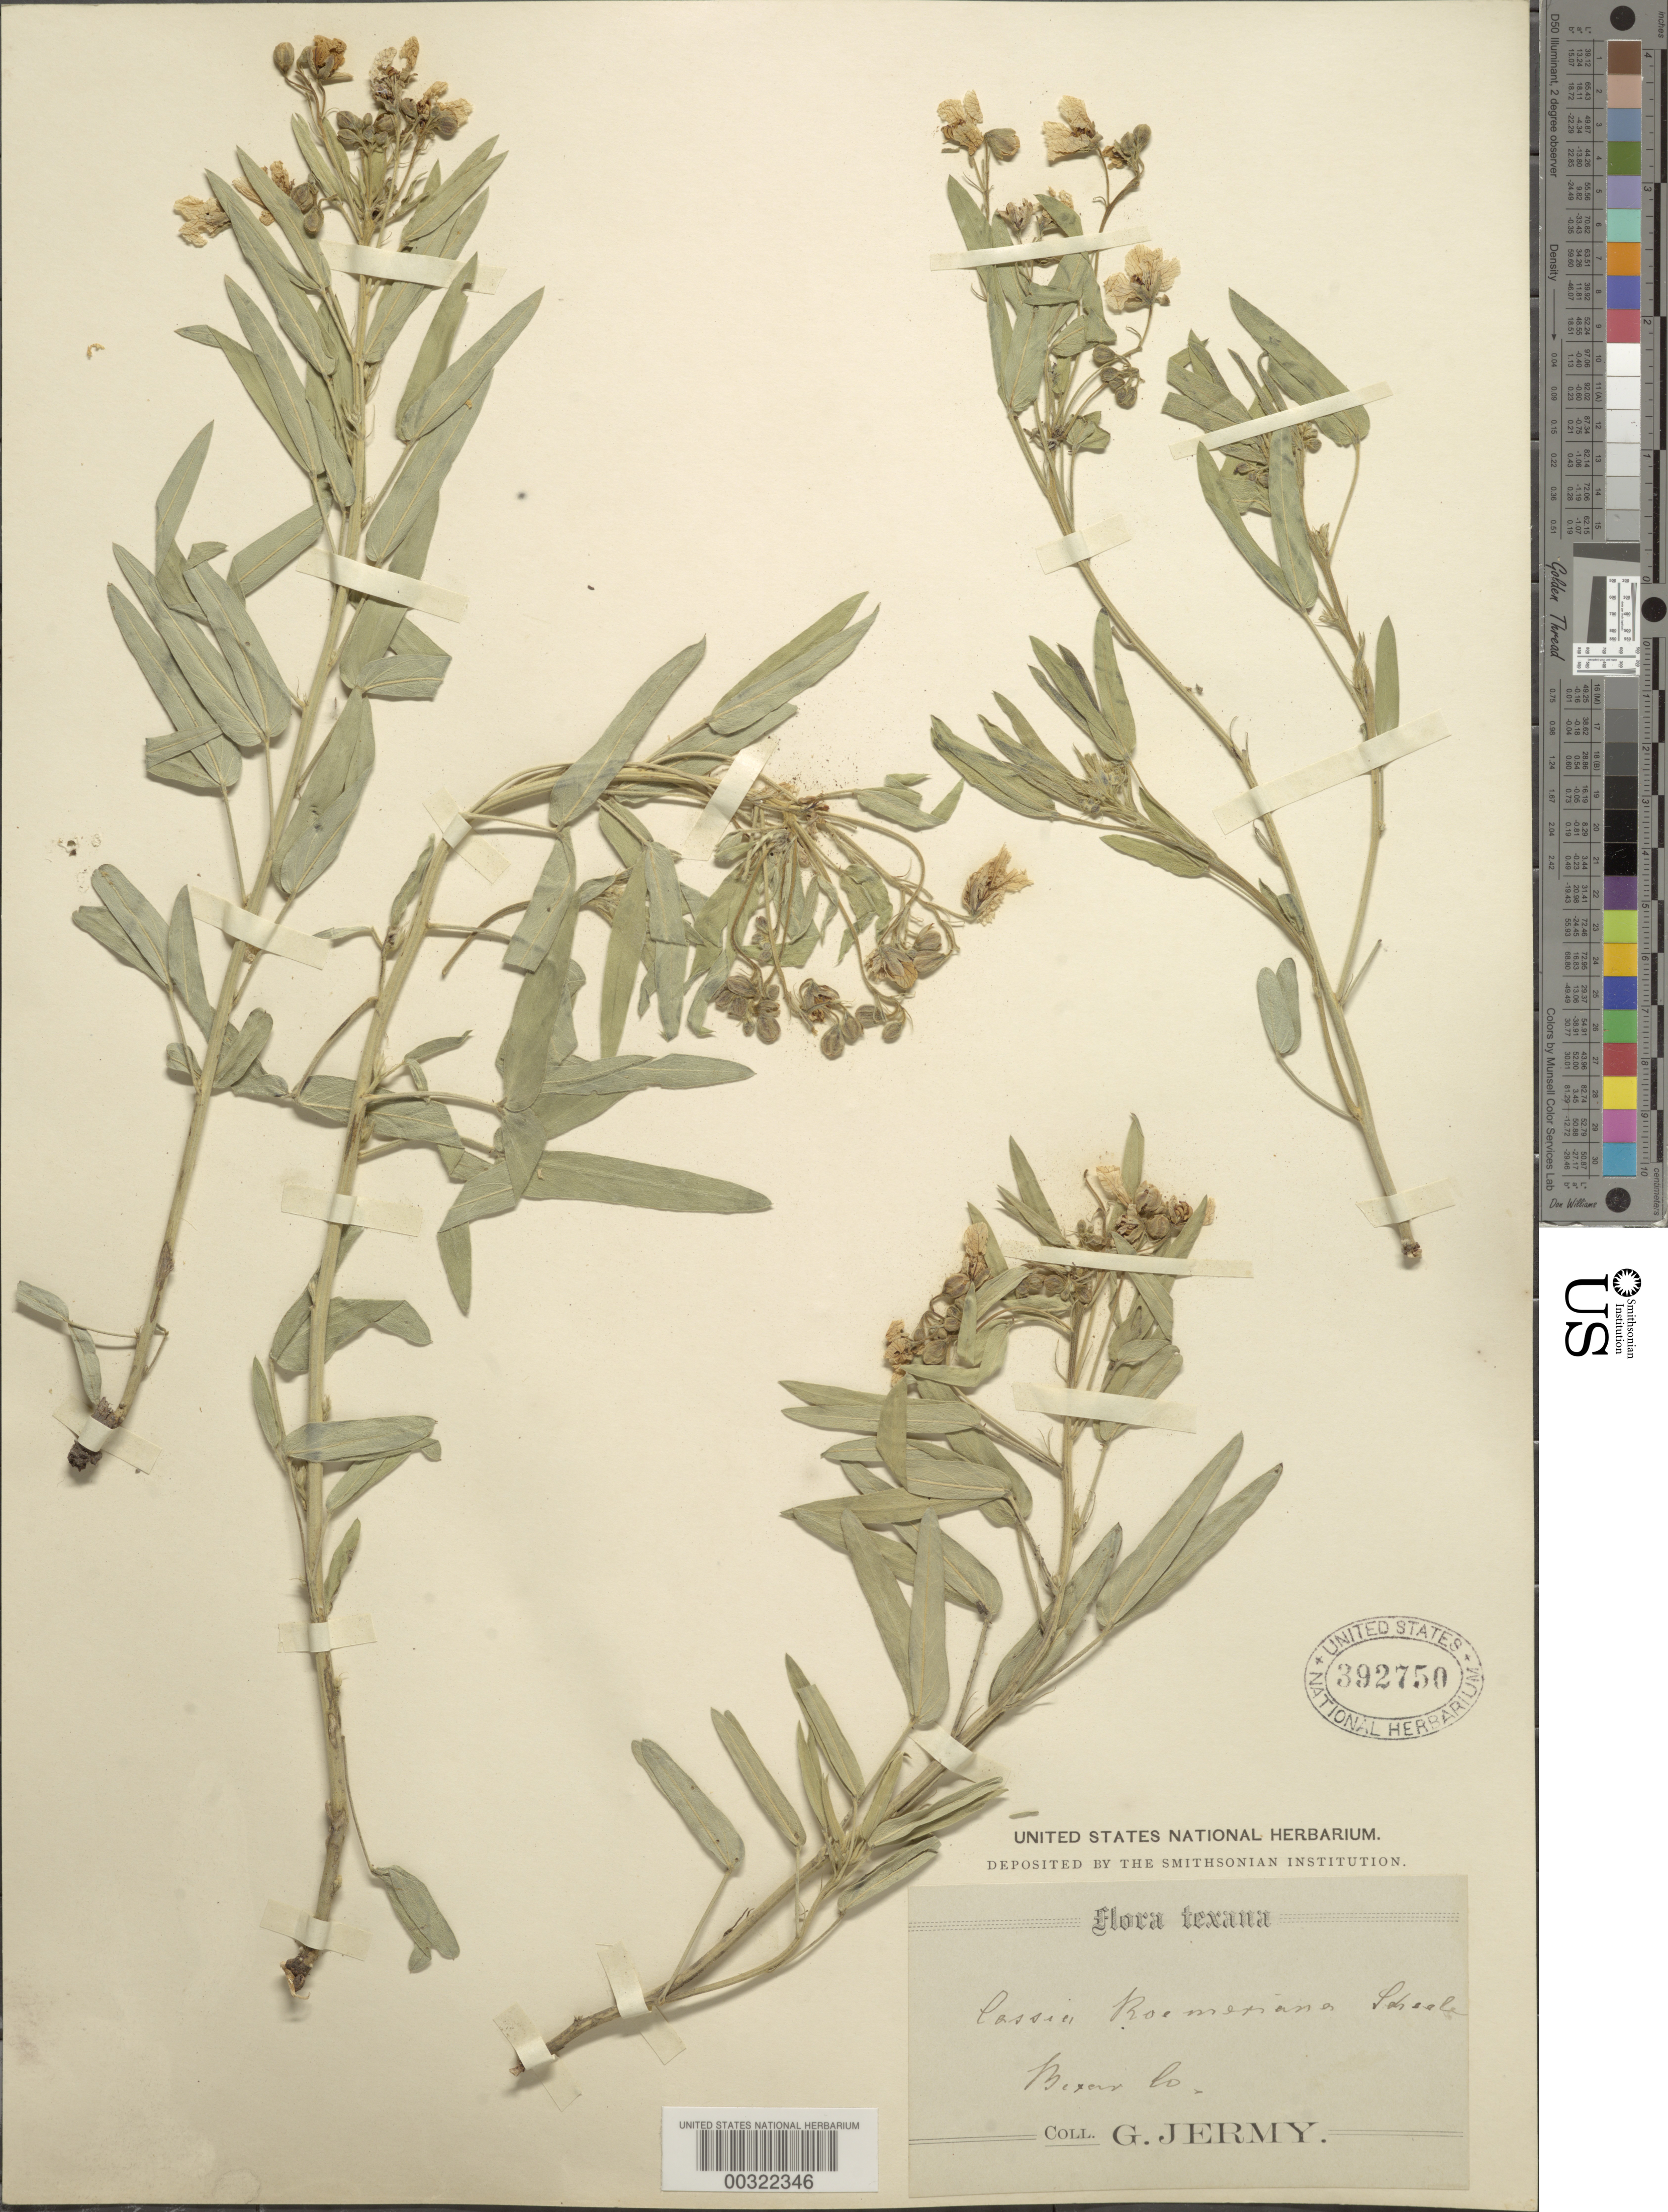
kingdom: Plantae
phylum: Tracheophyta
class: Magnoliopsida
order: Fabales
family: Fabaceae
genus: Senna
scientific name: Senna roemeriana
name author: (Scheele) H.S. Irwin & Barneby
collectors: G. Jermy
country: United States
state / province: Texas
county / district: Bexar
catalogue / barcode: US 392750